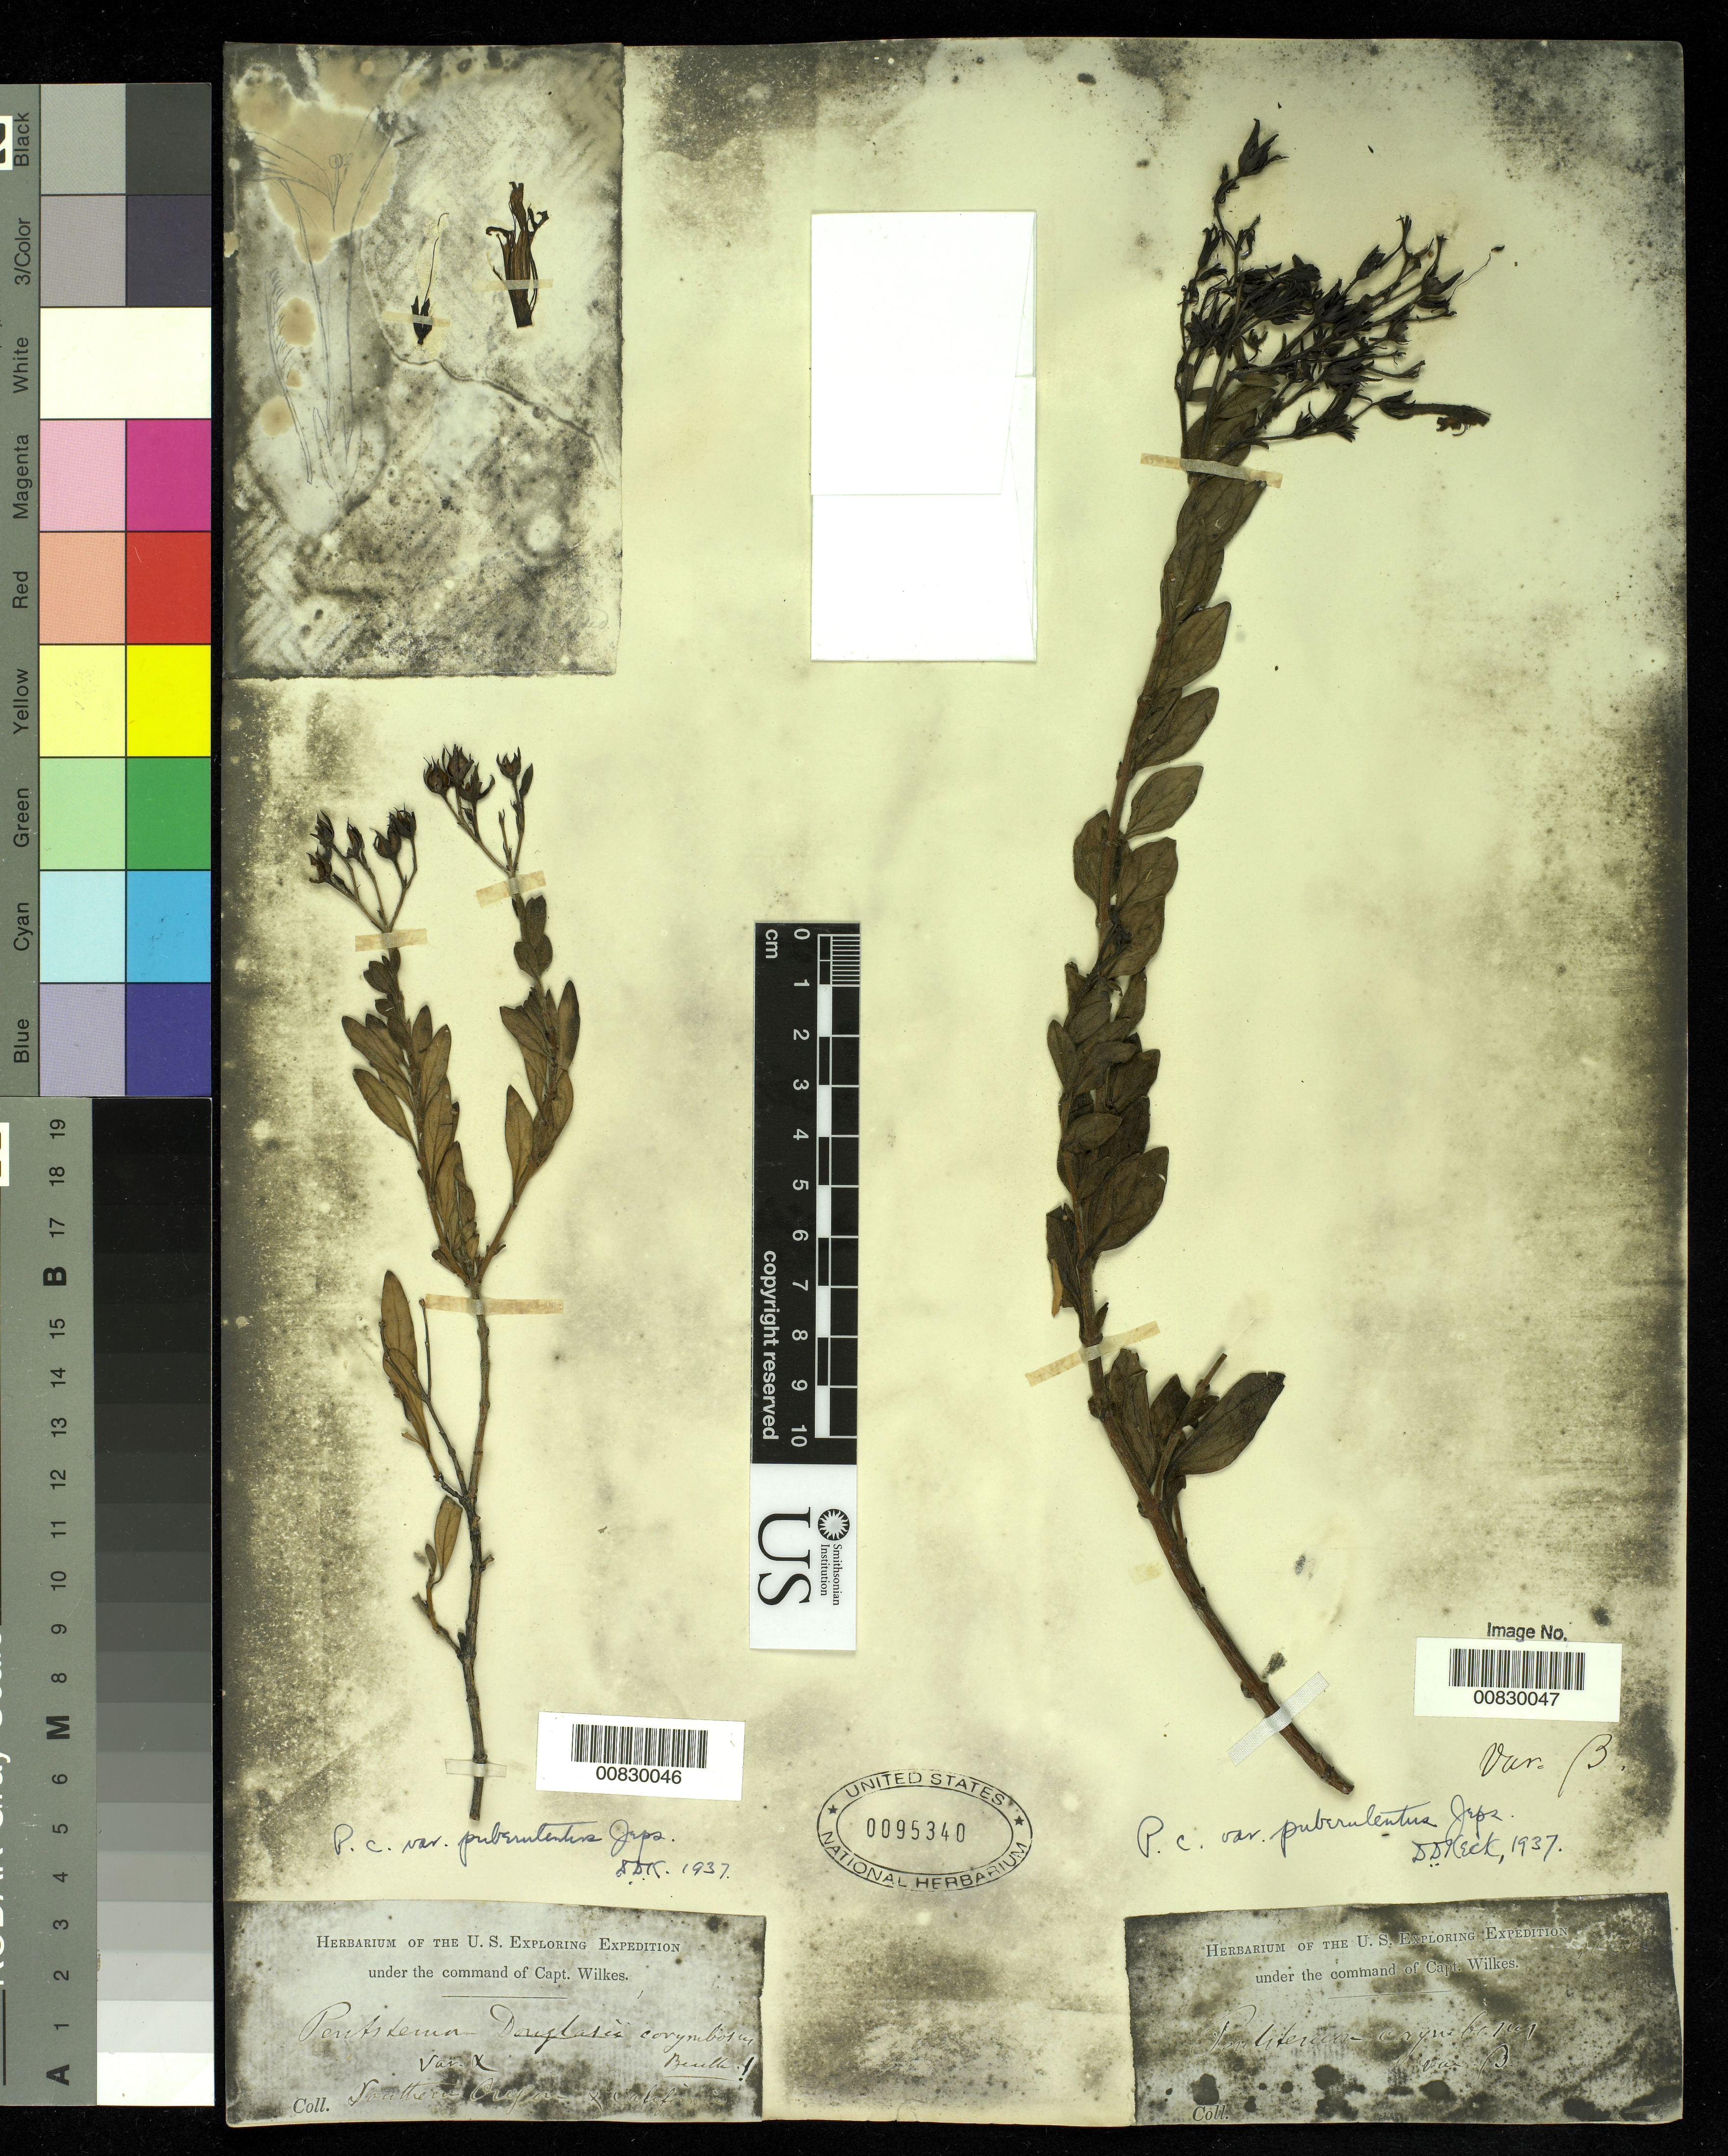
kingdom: Plantae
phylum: Tracheophyta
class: Magnoliopsida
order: Lamiales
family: Plantaginaceae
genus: Penstemon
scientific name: Penstemon corymbosus var. puberulentus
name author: Jeps.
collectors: Wilkes Explor. Exped.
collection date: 1838/1842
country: United States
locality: Southern Oregon and California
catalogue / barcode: US 95340